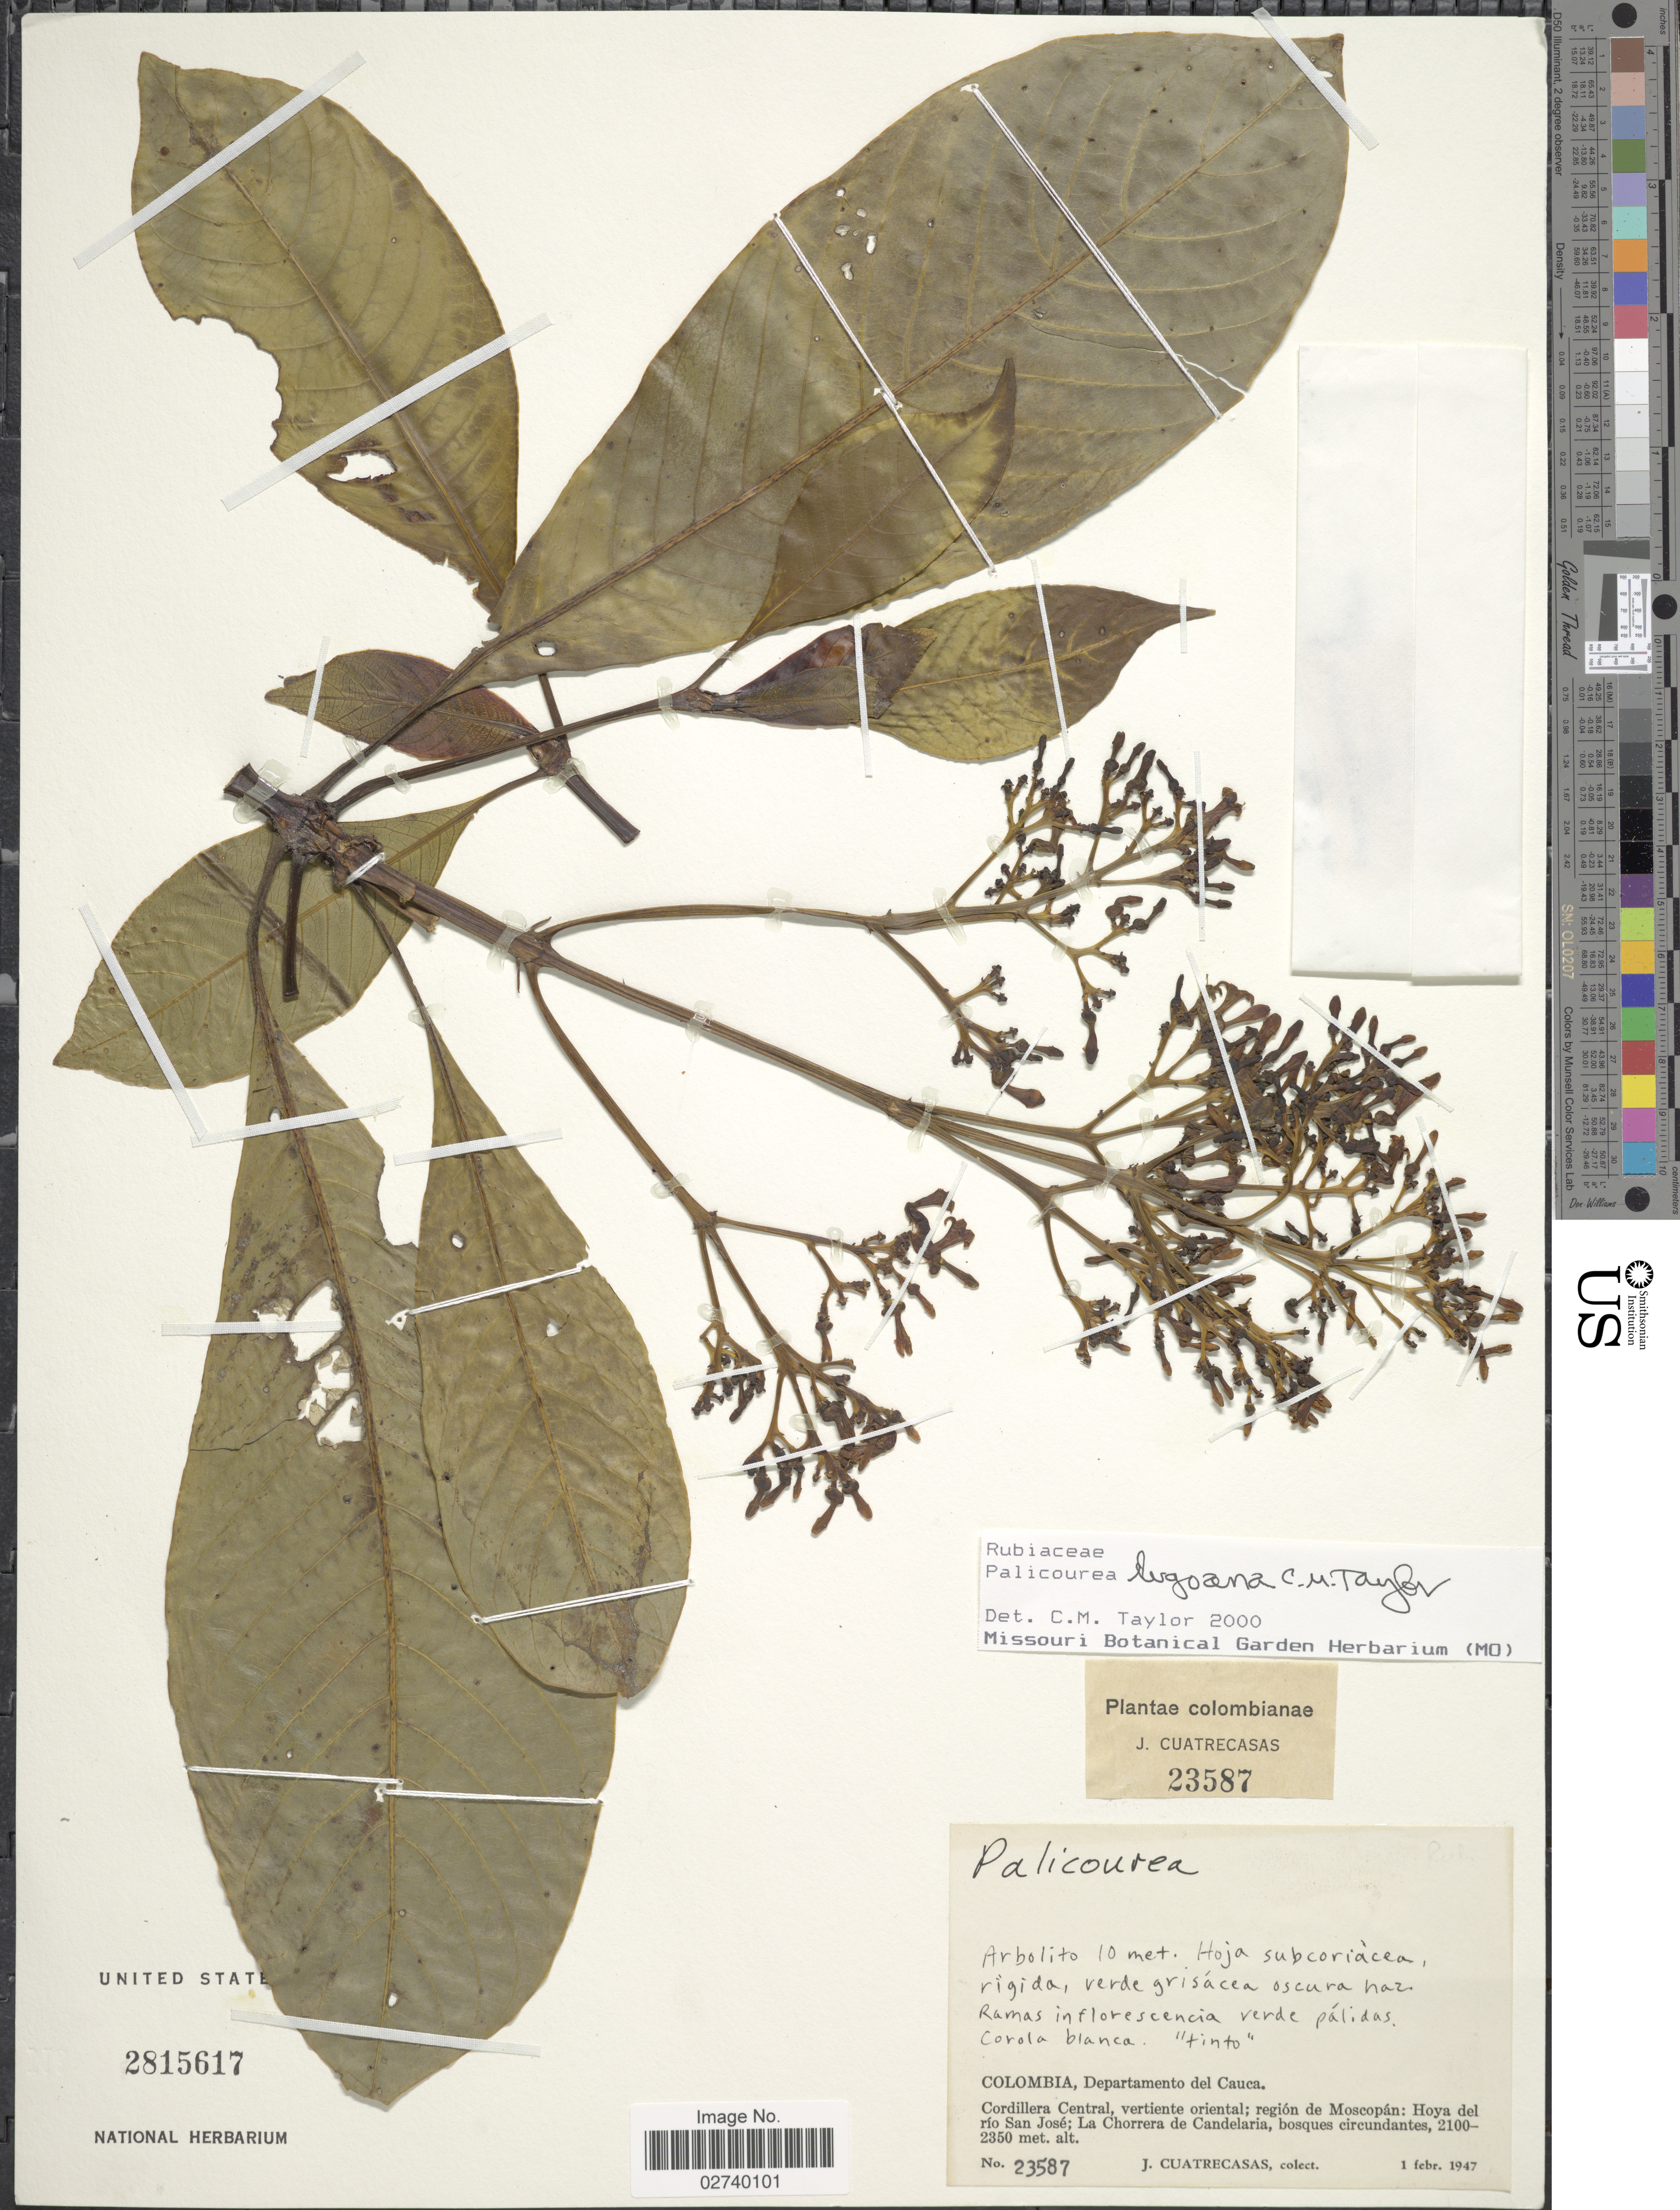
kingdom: Plantae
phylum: Tracheophyta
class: Magnoliopsida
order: Gentianales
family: Rubiaceae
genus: Palicourea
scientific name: Palicourea lugoana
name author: C.M. Taylor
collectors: J. Cuatrecasas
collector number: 23587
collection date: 1947-02-01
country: Colombia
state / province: Cauca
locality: Departamento del Cauca, Cordillera Central, vertiente oriental; region de Moscopan: Hoya del rio San Jose; La Chorrera de Candelaria, bosques circundantes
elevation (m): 2100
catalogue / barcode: US 2815617